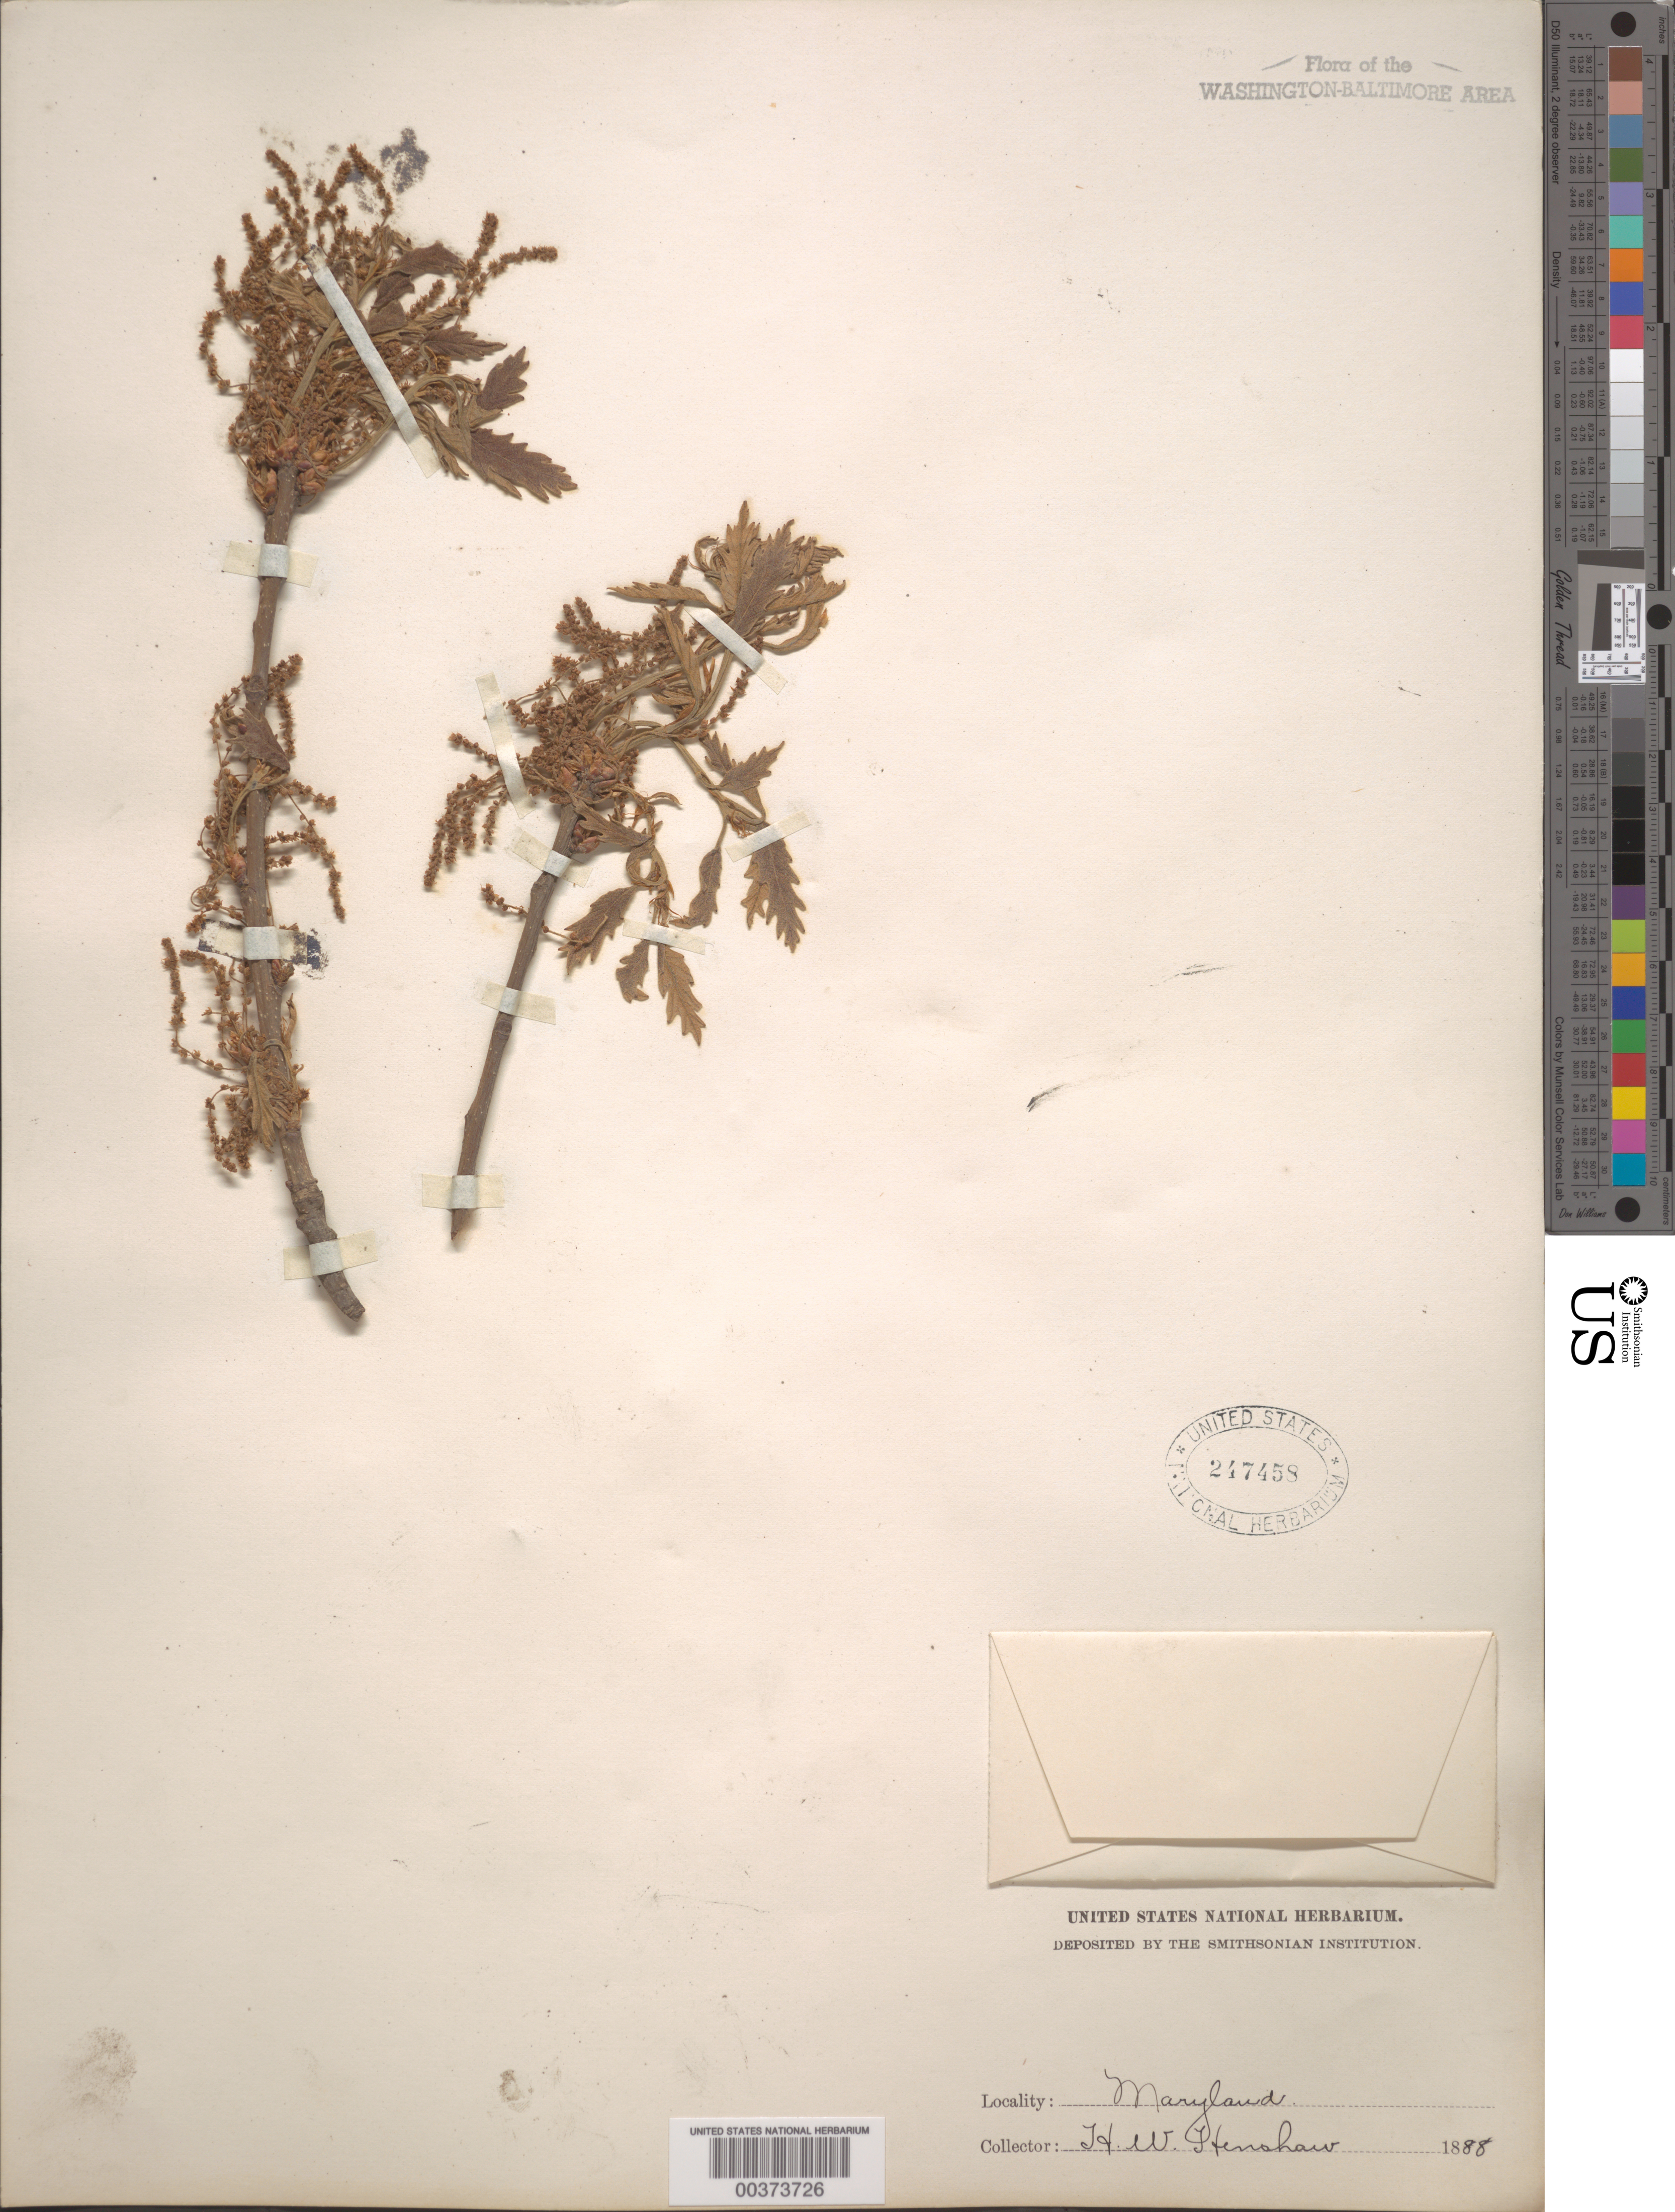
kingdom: Plantae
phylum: Tracheophyta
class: Magnoliopsida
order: Fagales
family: Fagaceae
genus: Quercus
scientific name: Quercus alba x Q. montana Willd.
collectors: H. Henshaw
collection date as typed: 1888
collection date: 1888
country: United States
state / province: Maryland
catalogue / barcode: US 247458